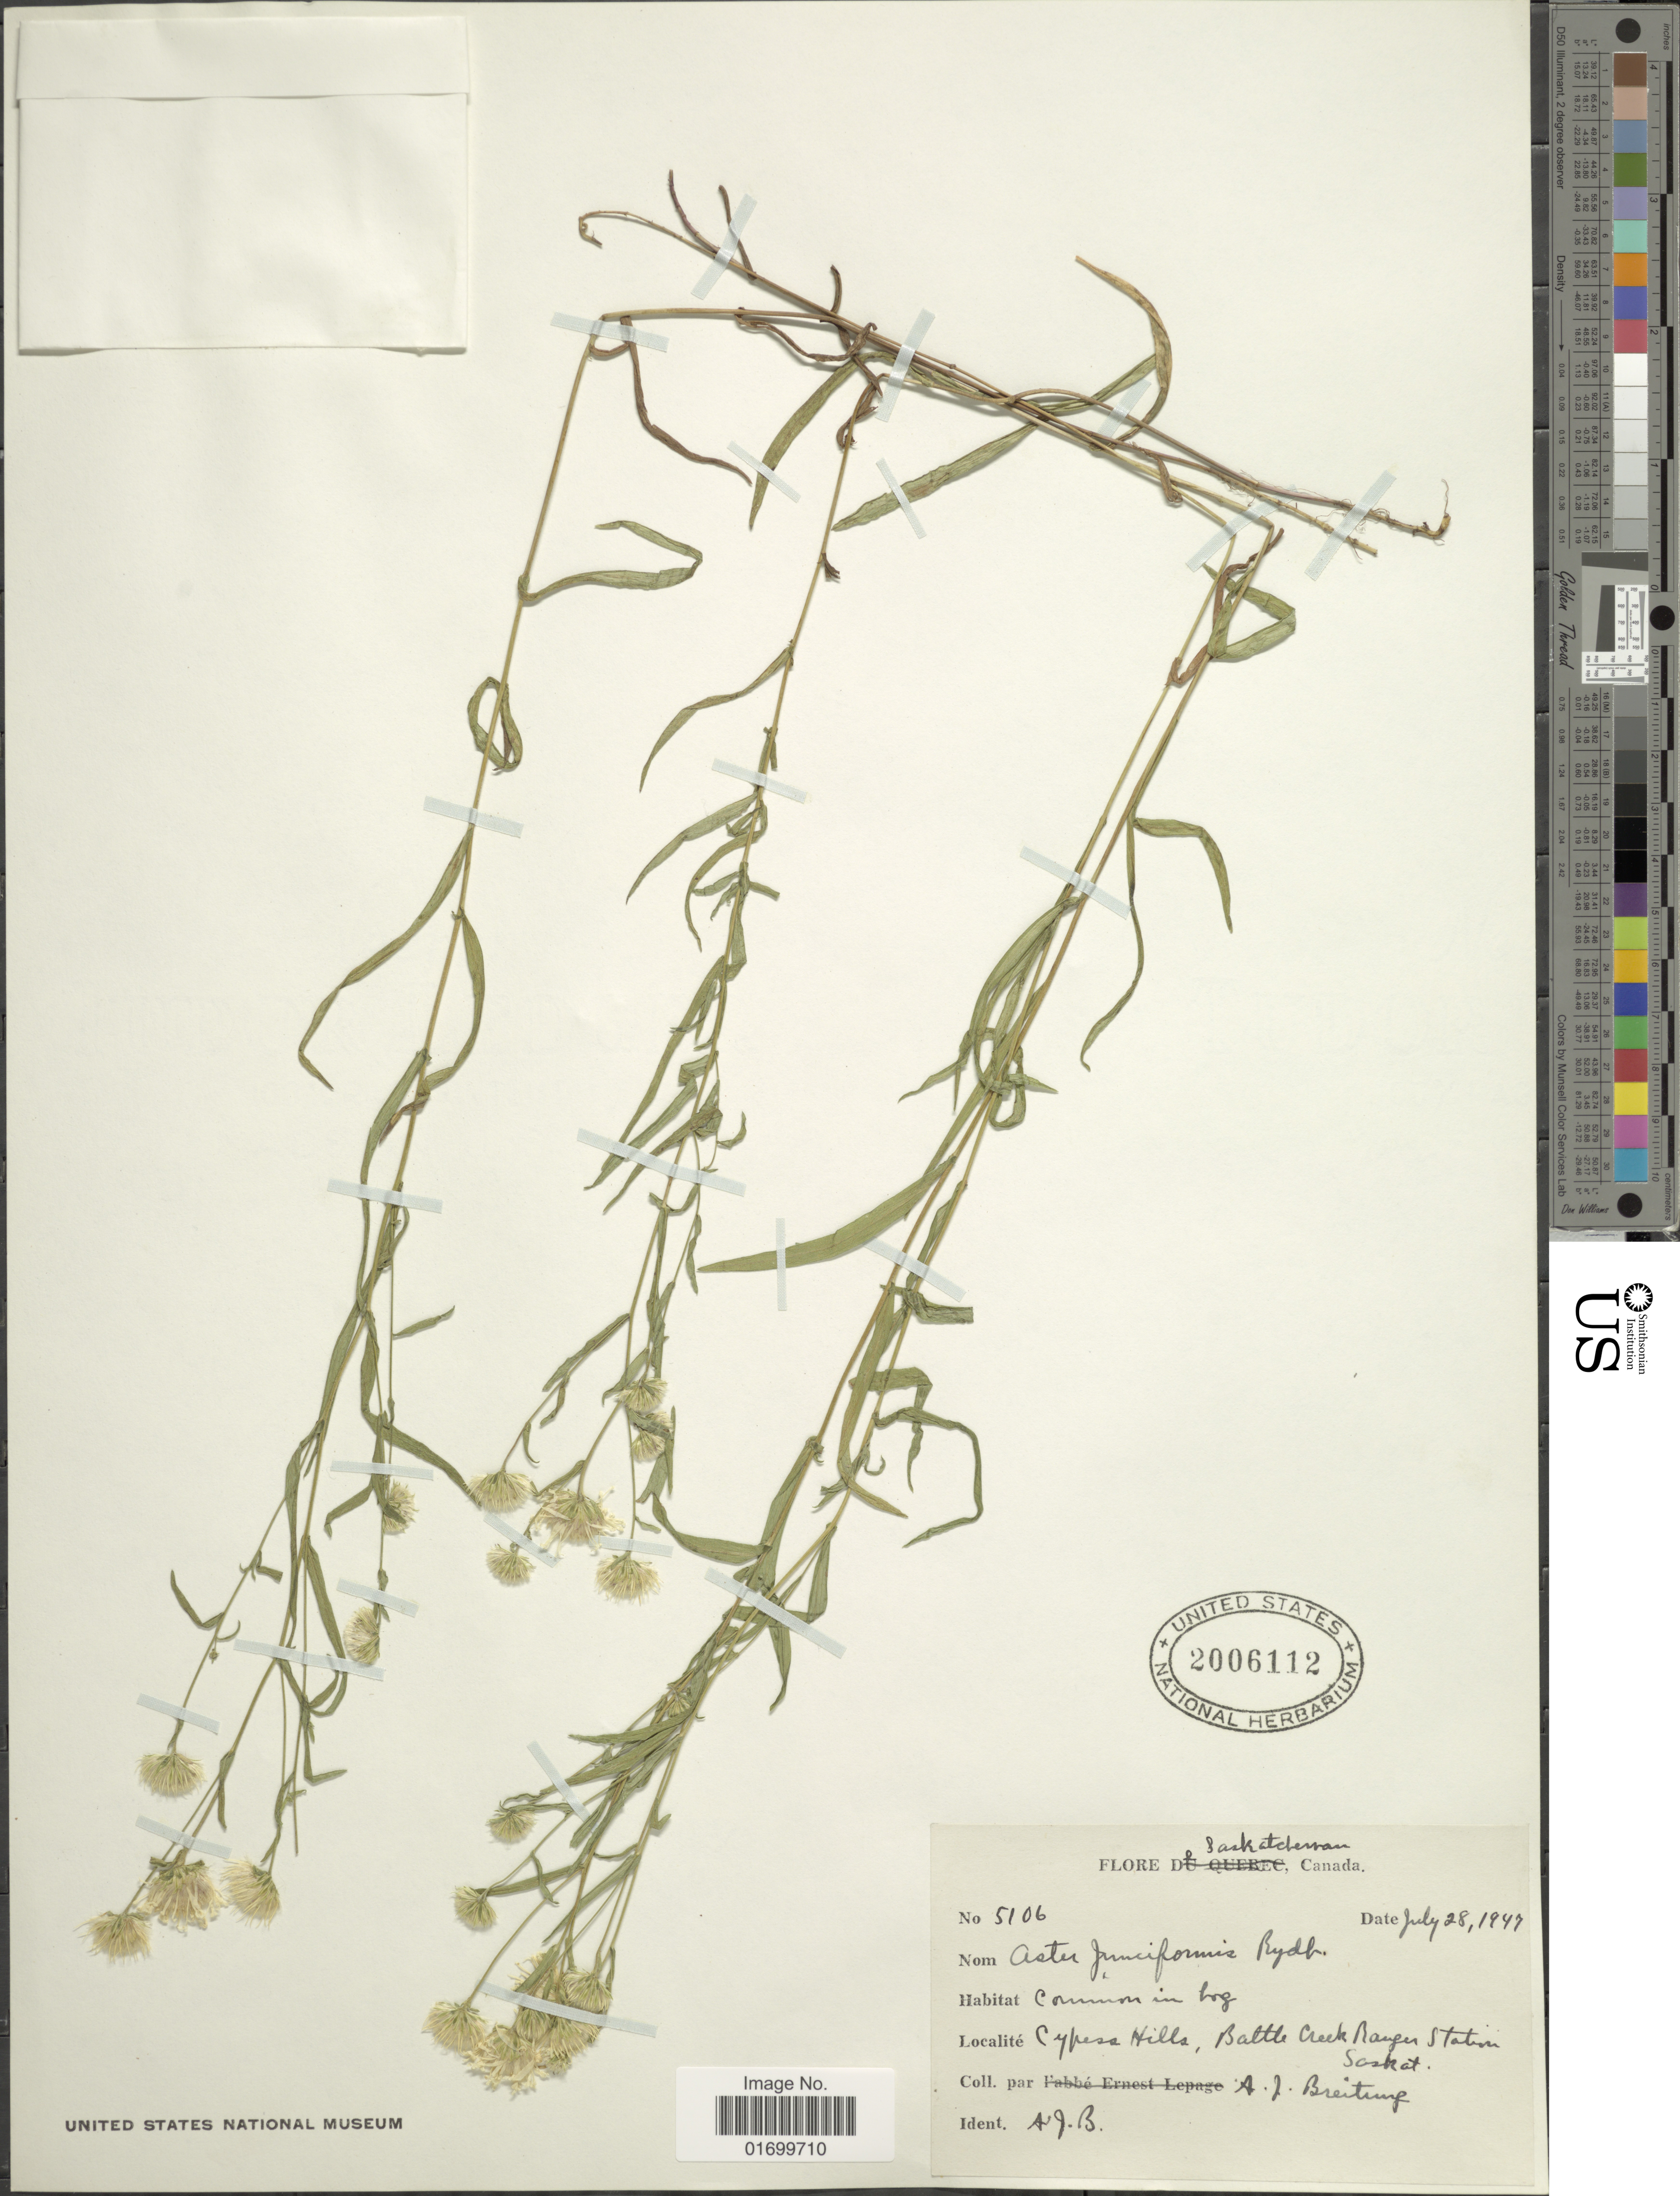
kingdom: Plantae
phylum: Tracheophyta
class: Magnoliopsida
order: Asterales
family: Asteraceae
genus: Symphyotrichum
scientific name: Symphyotrichum boreale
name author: (Torr. & A. Gray) Á. Löve & D. Löve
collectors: A. Breitung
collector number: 5106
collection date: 1947-07-28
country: Canada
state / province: Saskatchewan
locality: Common in bog, Cypress Hills, Battle Creek Ranger Station.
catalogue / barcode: US 2006112